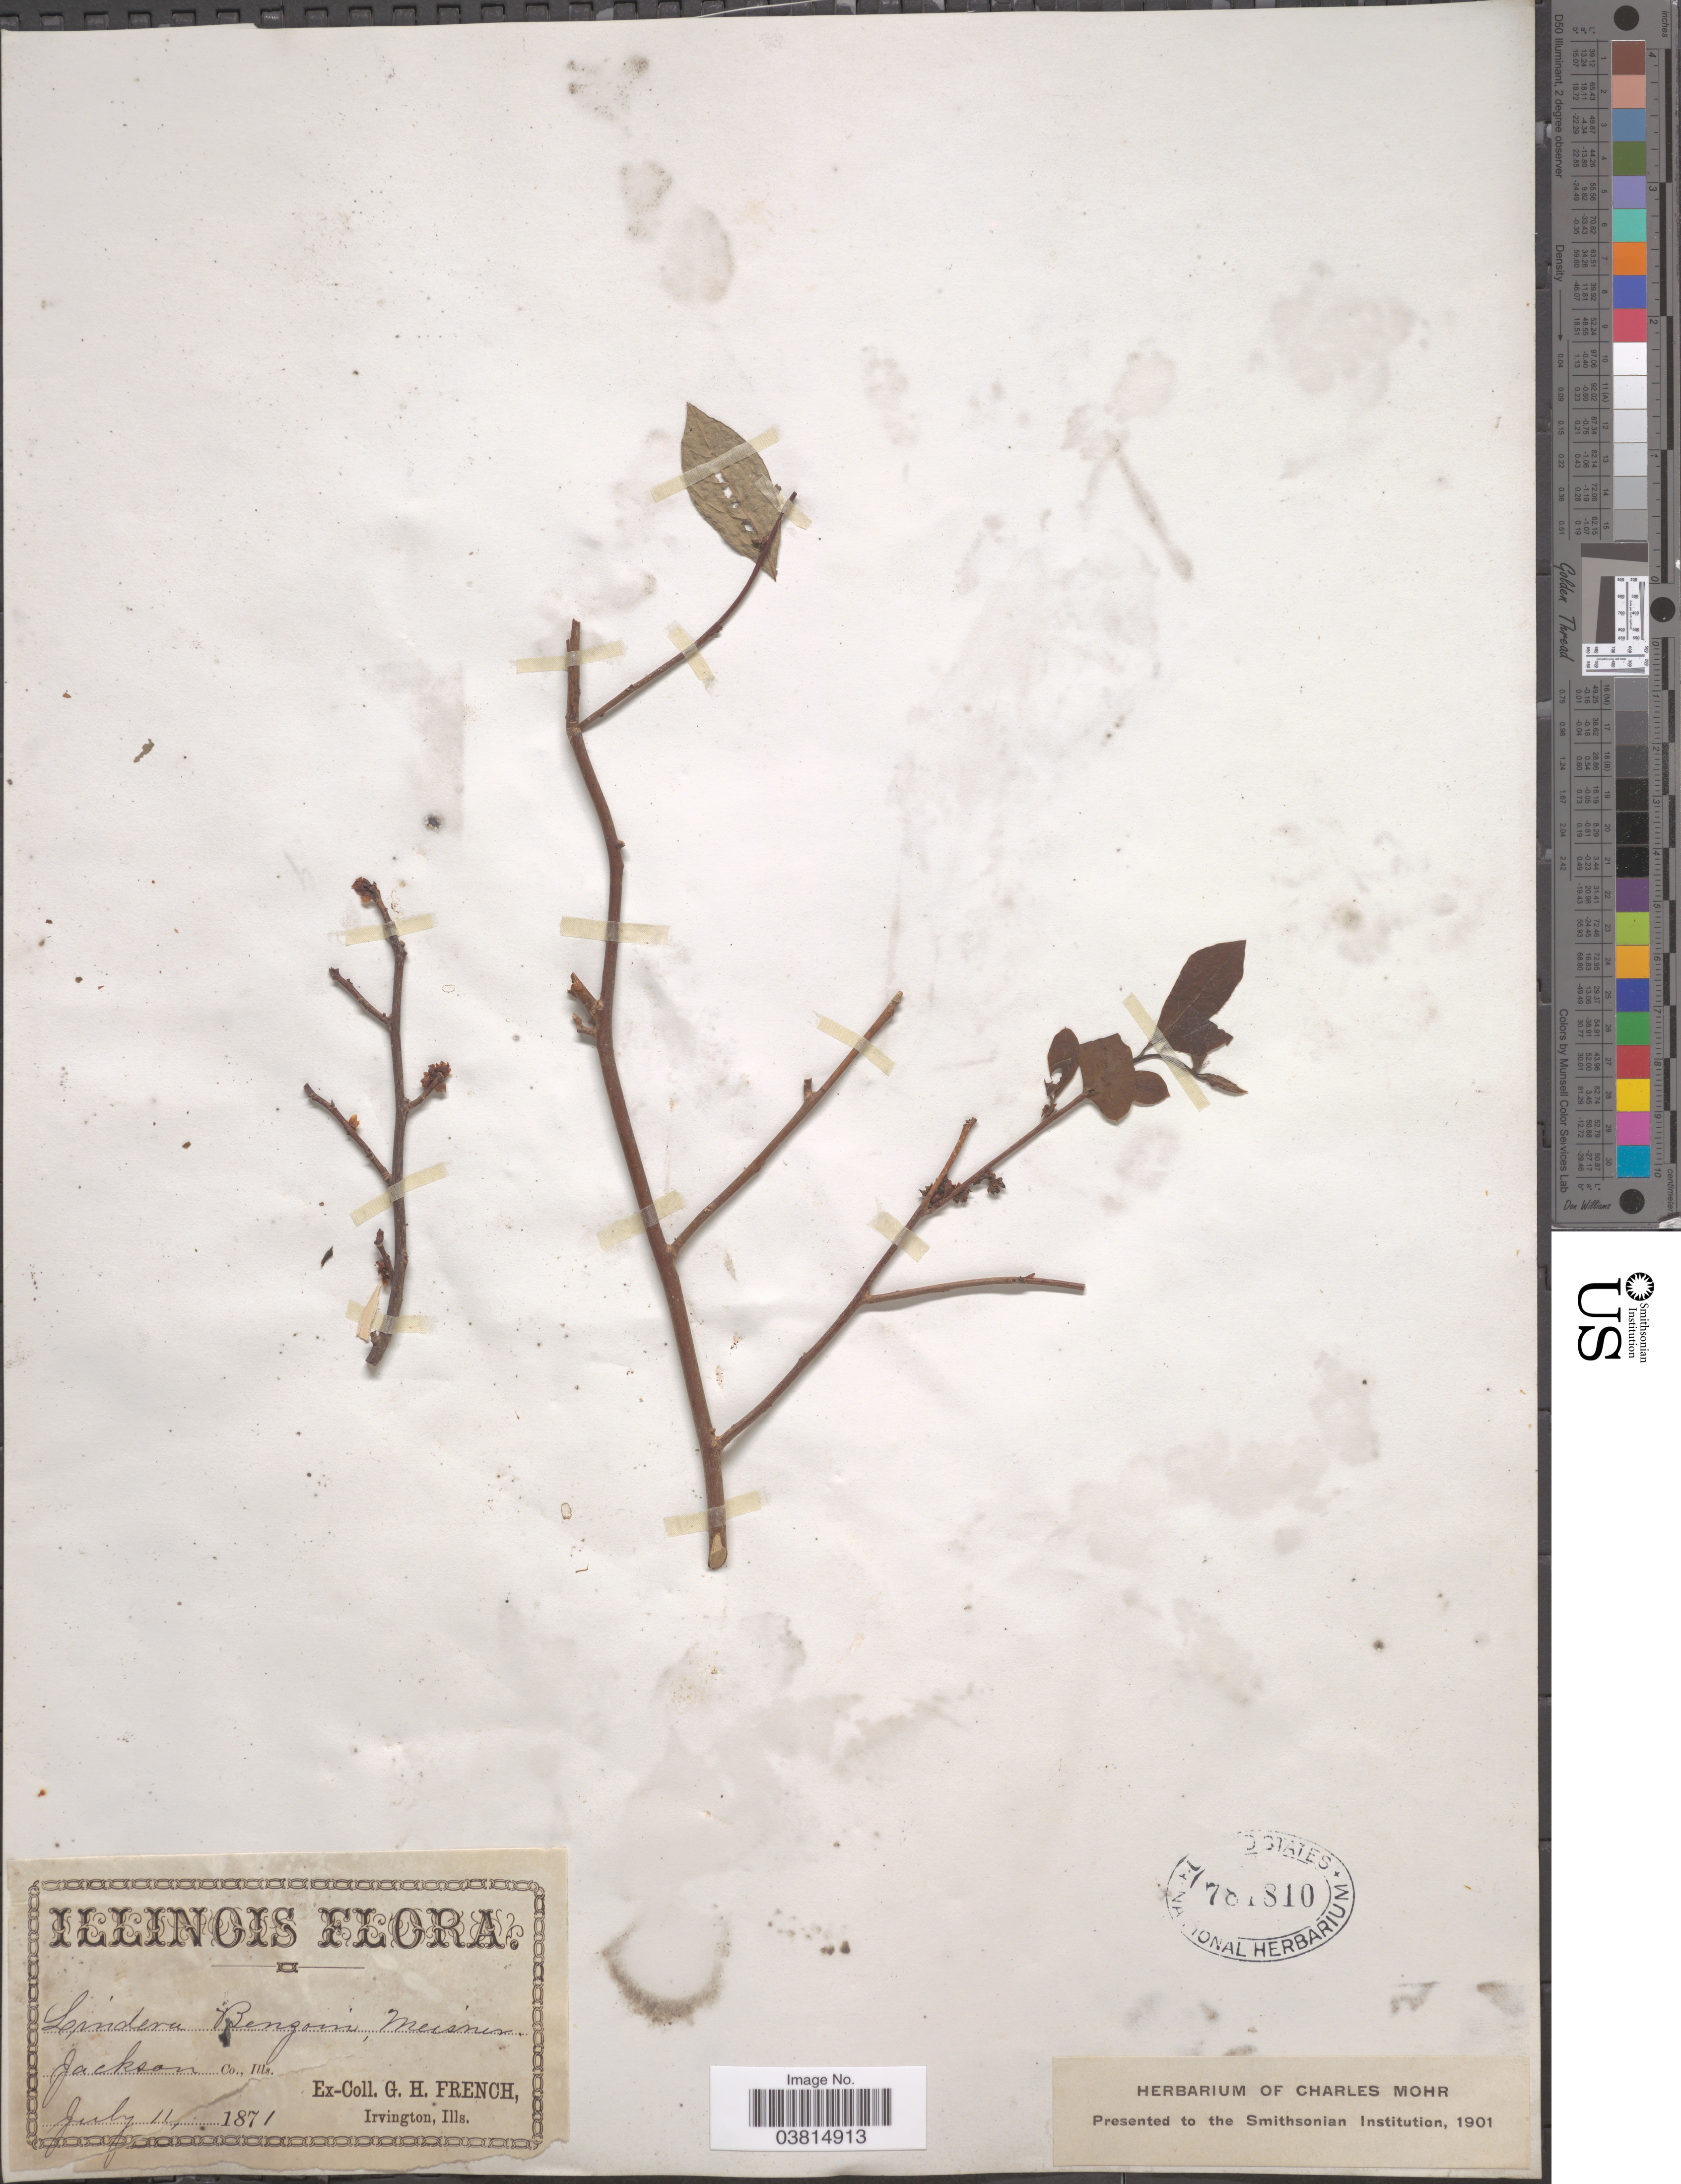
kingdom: Plantae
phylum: Tracheophyta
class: Magnoliopsida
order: Laurales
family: Lauraceae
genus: Lindera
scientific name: Lindera benzoin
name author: (L.) Blume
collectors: G. H. French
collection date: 1871-07-11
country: United States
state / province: Illinois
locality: Jackson Co.